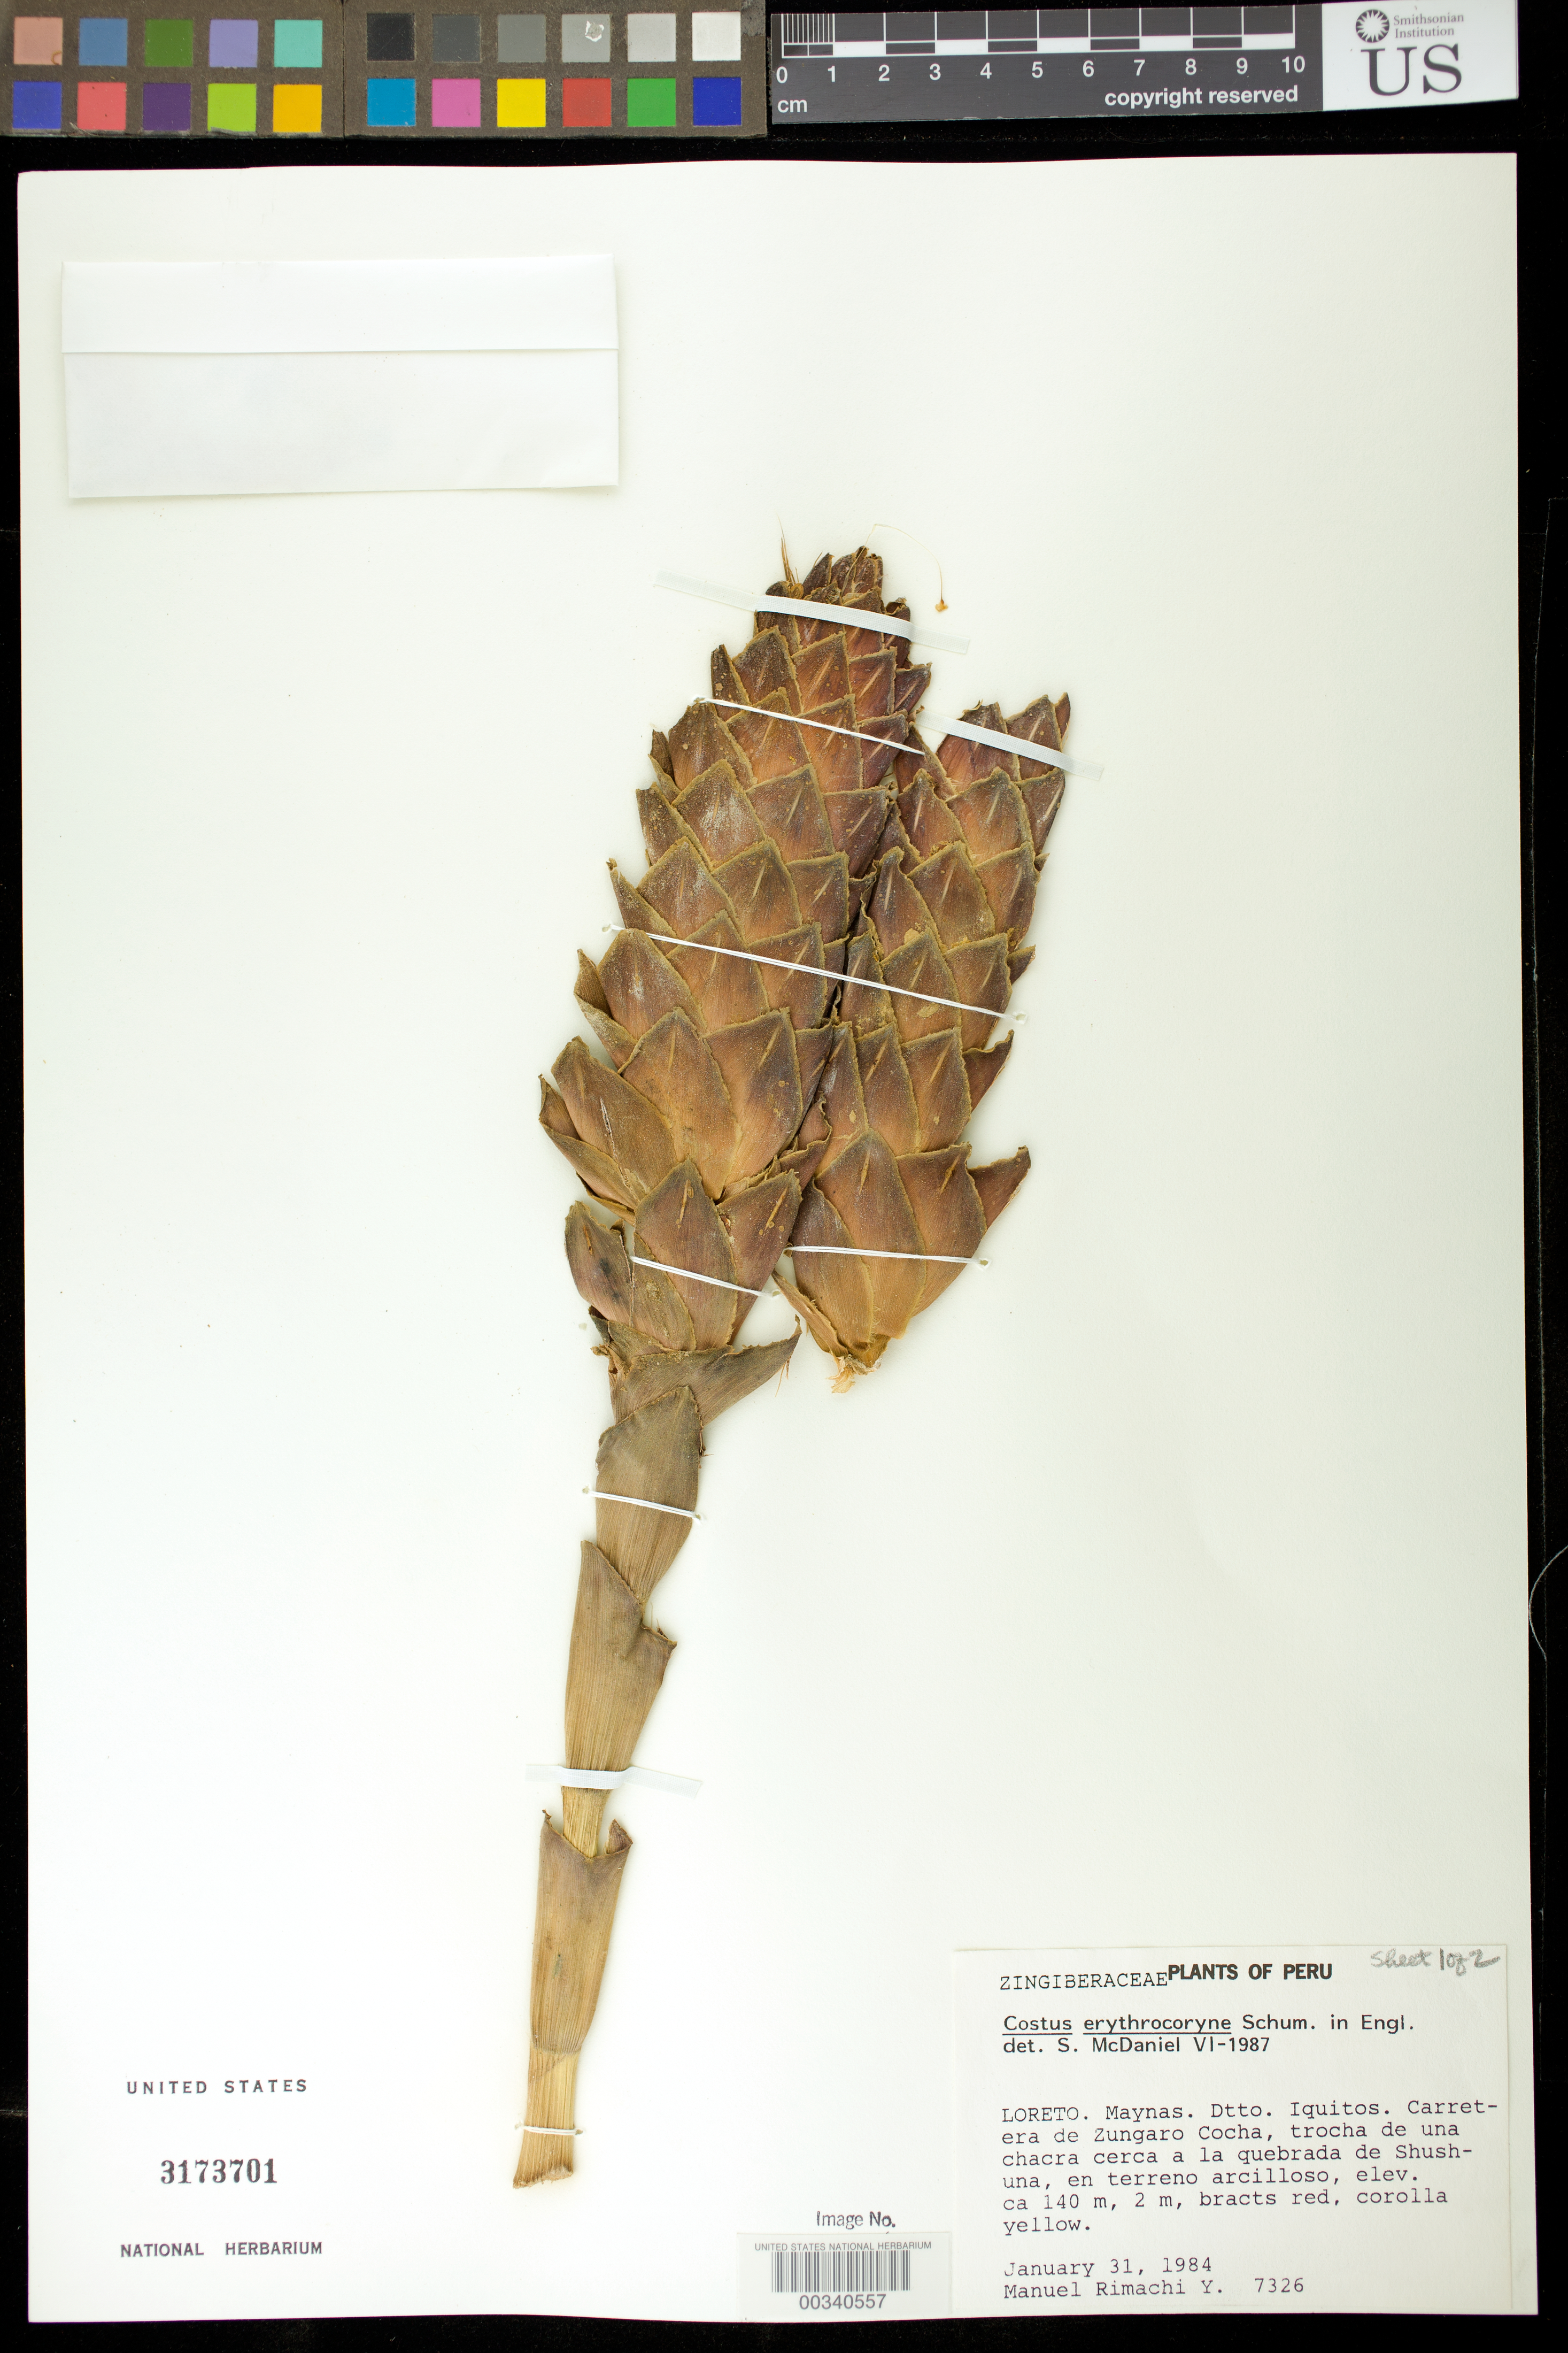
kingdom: Plantae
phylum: Tracheophyta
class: Liliopsida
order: Zingiberales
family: Costaceae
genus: Costus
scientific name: Costus erythrocoryne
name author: K. Schum.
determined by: McDaniel, Sidney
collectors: M. Rimachi Y.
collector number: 7326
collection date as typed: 31 Jan 1984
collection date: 1984-01-31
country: Peru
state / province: Loreto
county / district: Maynas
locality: Dtto iquitos, carretera de zungaro cocha, trocha de una chacra cerca a la quebrada de shushuna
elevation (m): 140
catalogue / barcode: US 3173701